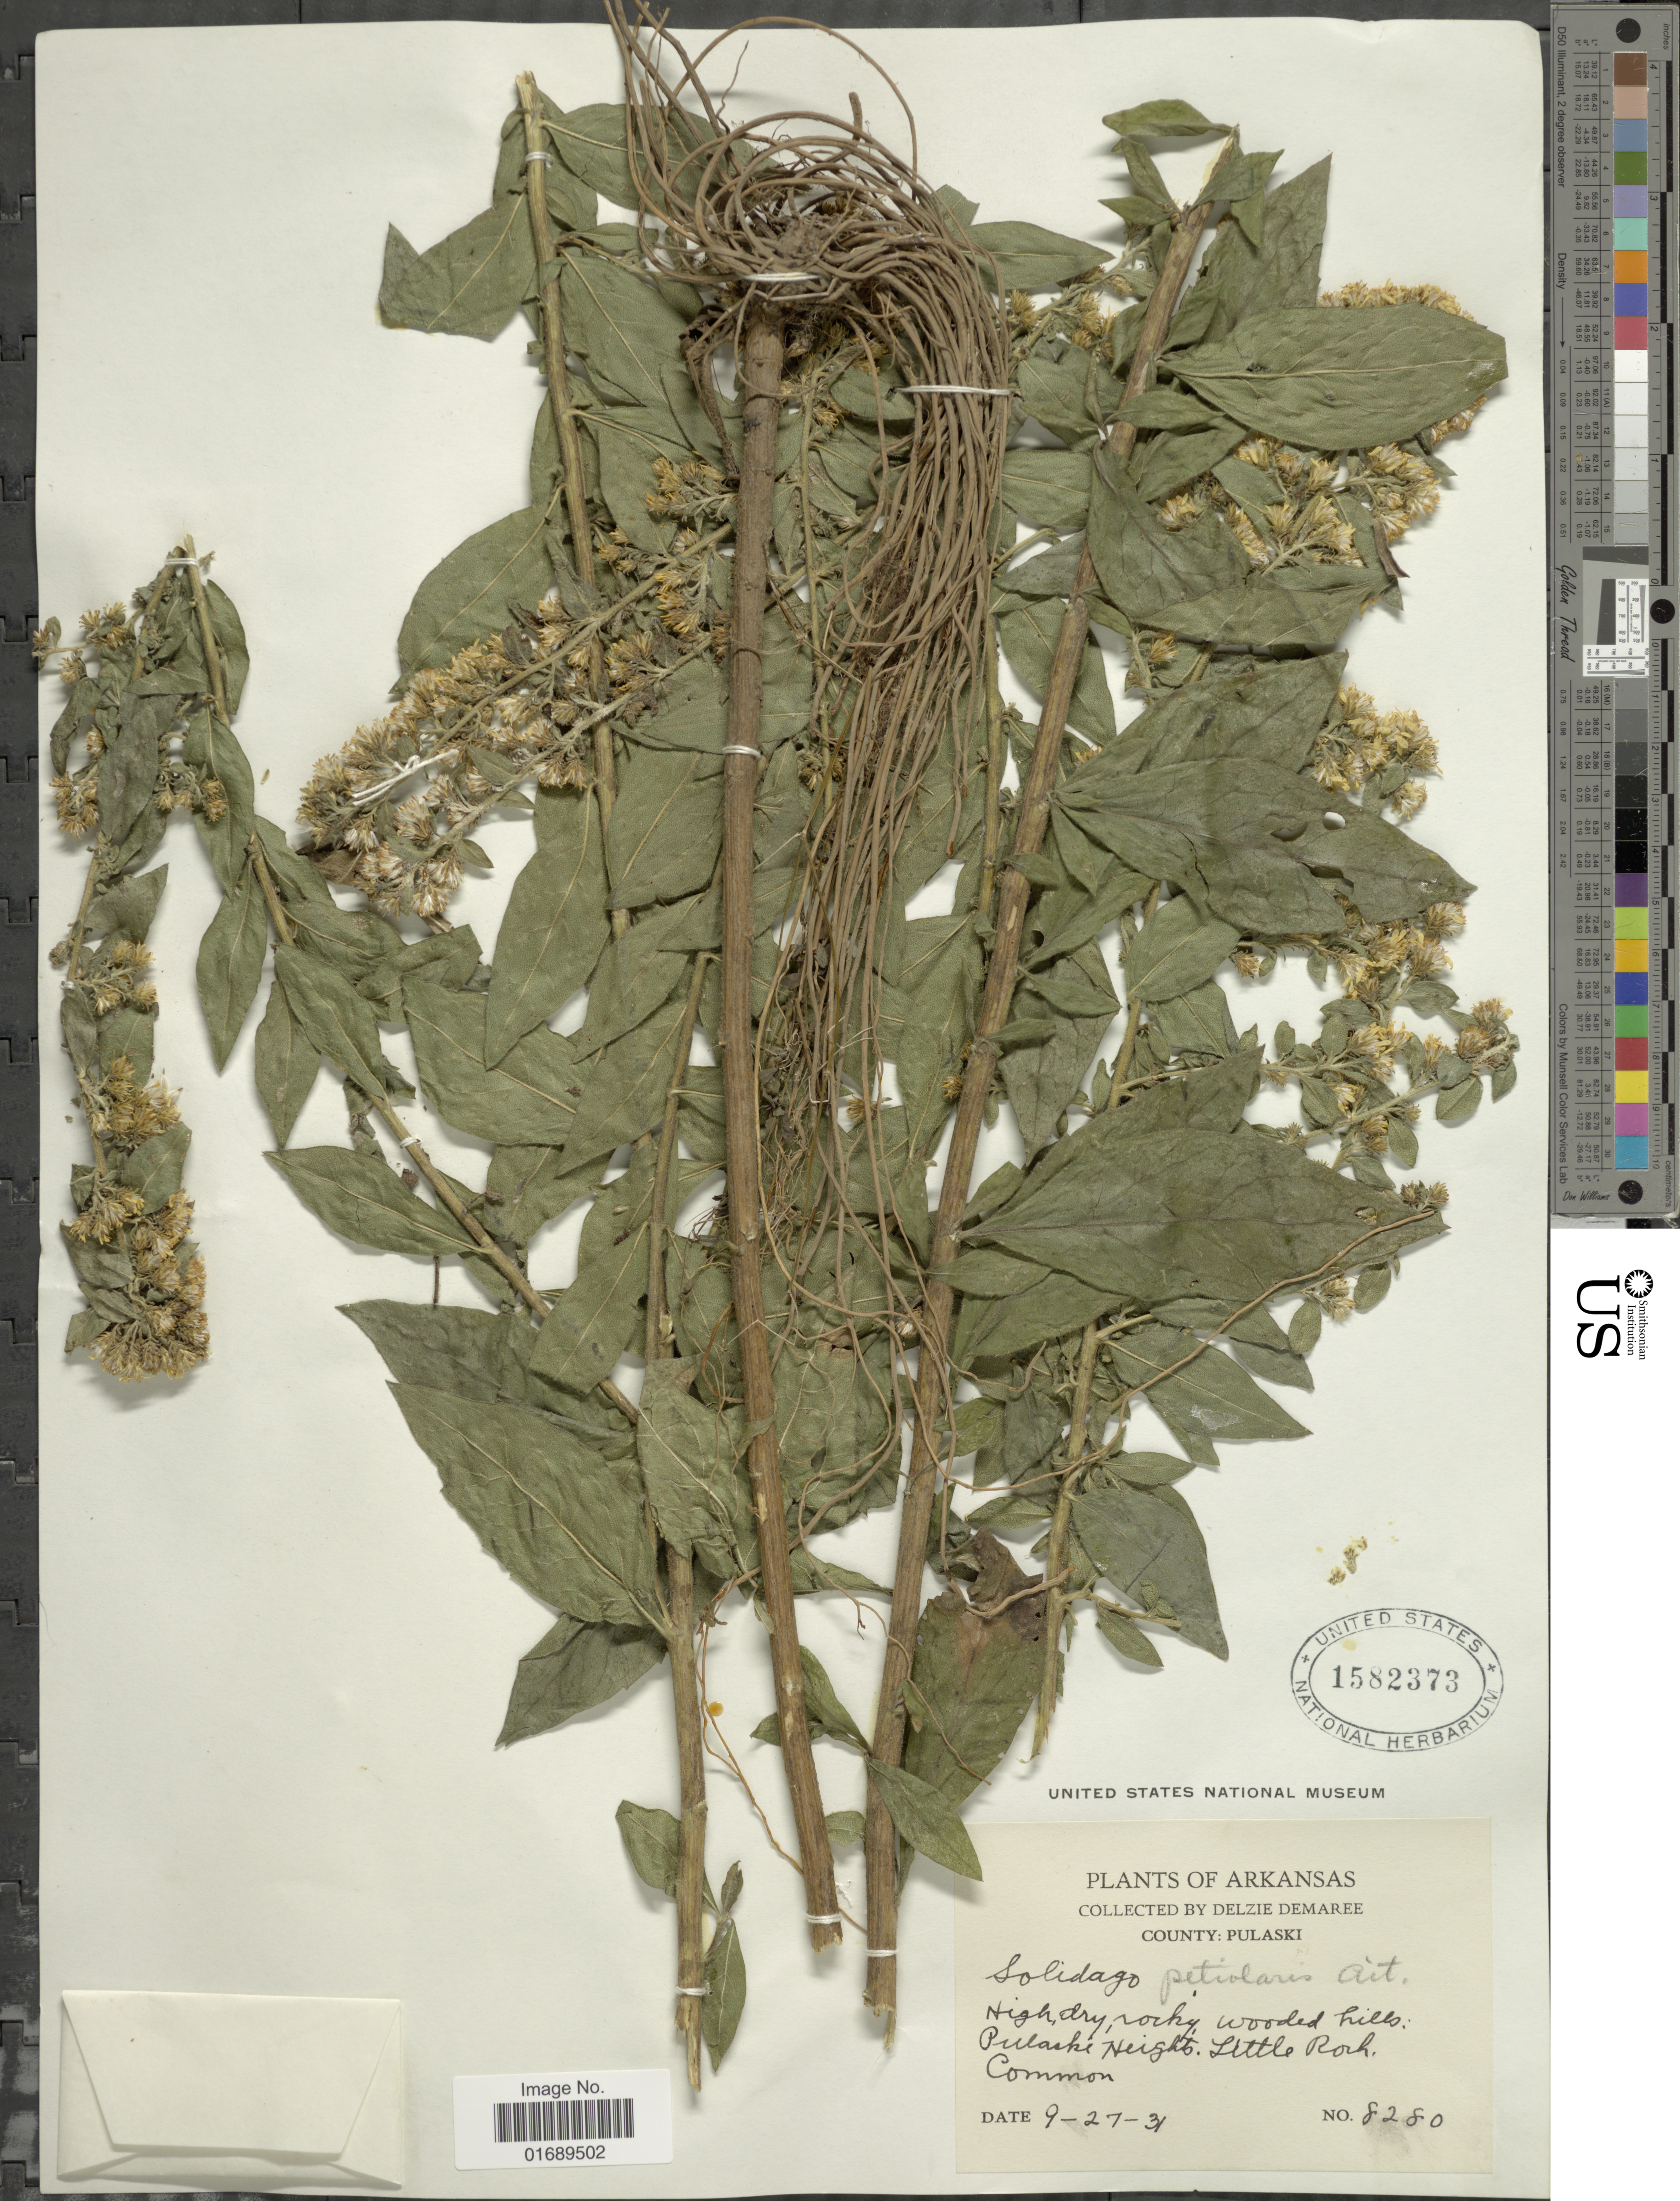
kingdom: Plantae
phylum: Tracheophyta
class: Magnoliopsida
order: Asterales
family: Asteraceae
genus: Solidago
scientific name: Solidago petiolaris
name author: Aiton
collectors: D. Demaree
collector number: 8280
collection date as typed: Transcribed d/m/y: 27/9/31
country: United States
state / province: Arkansas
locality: County Pulaski, High, dry, rocky, wooded hills: Pulaski height, Little Rock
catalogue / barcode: US 1582373